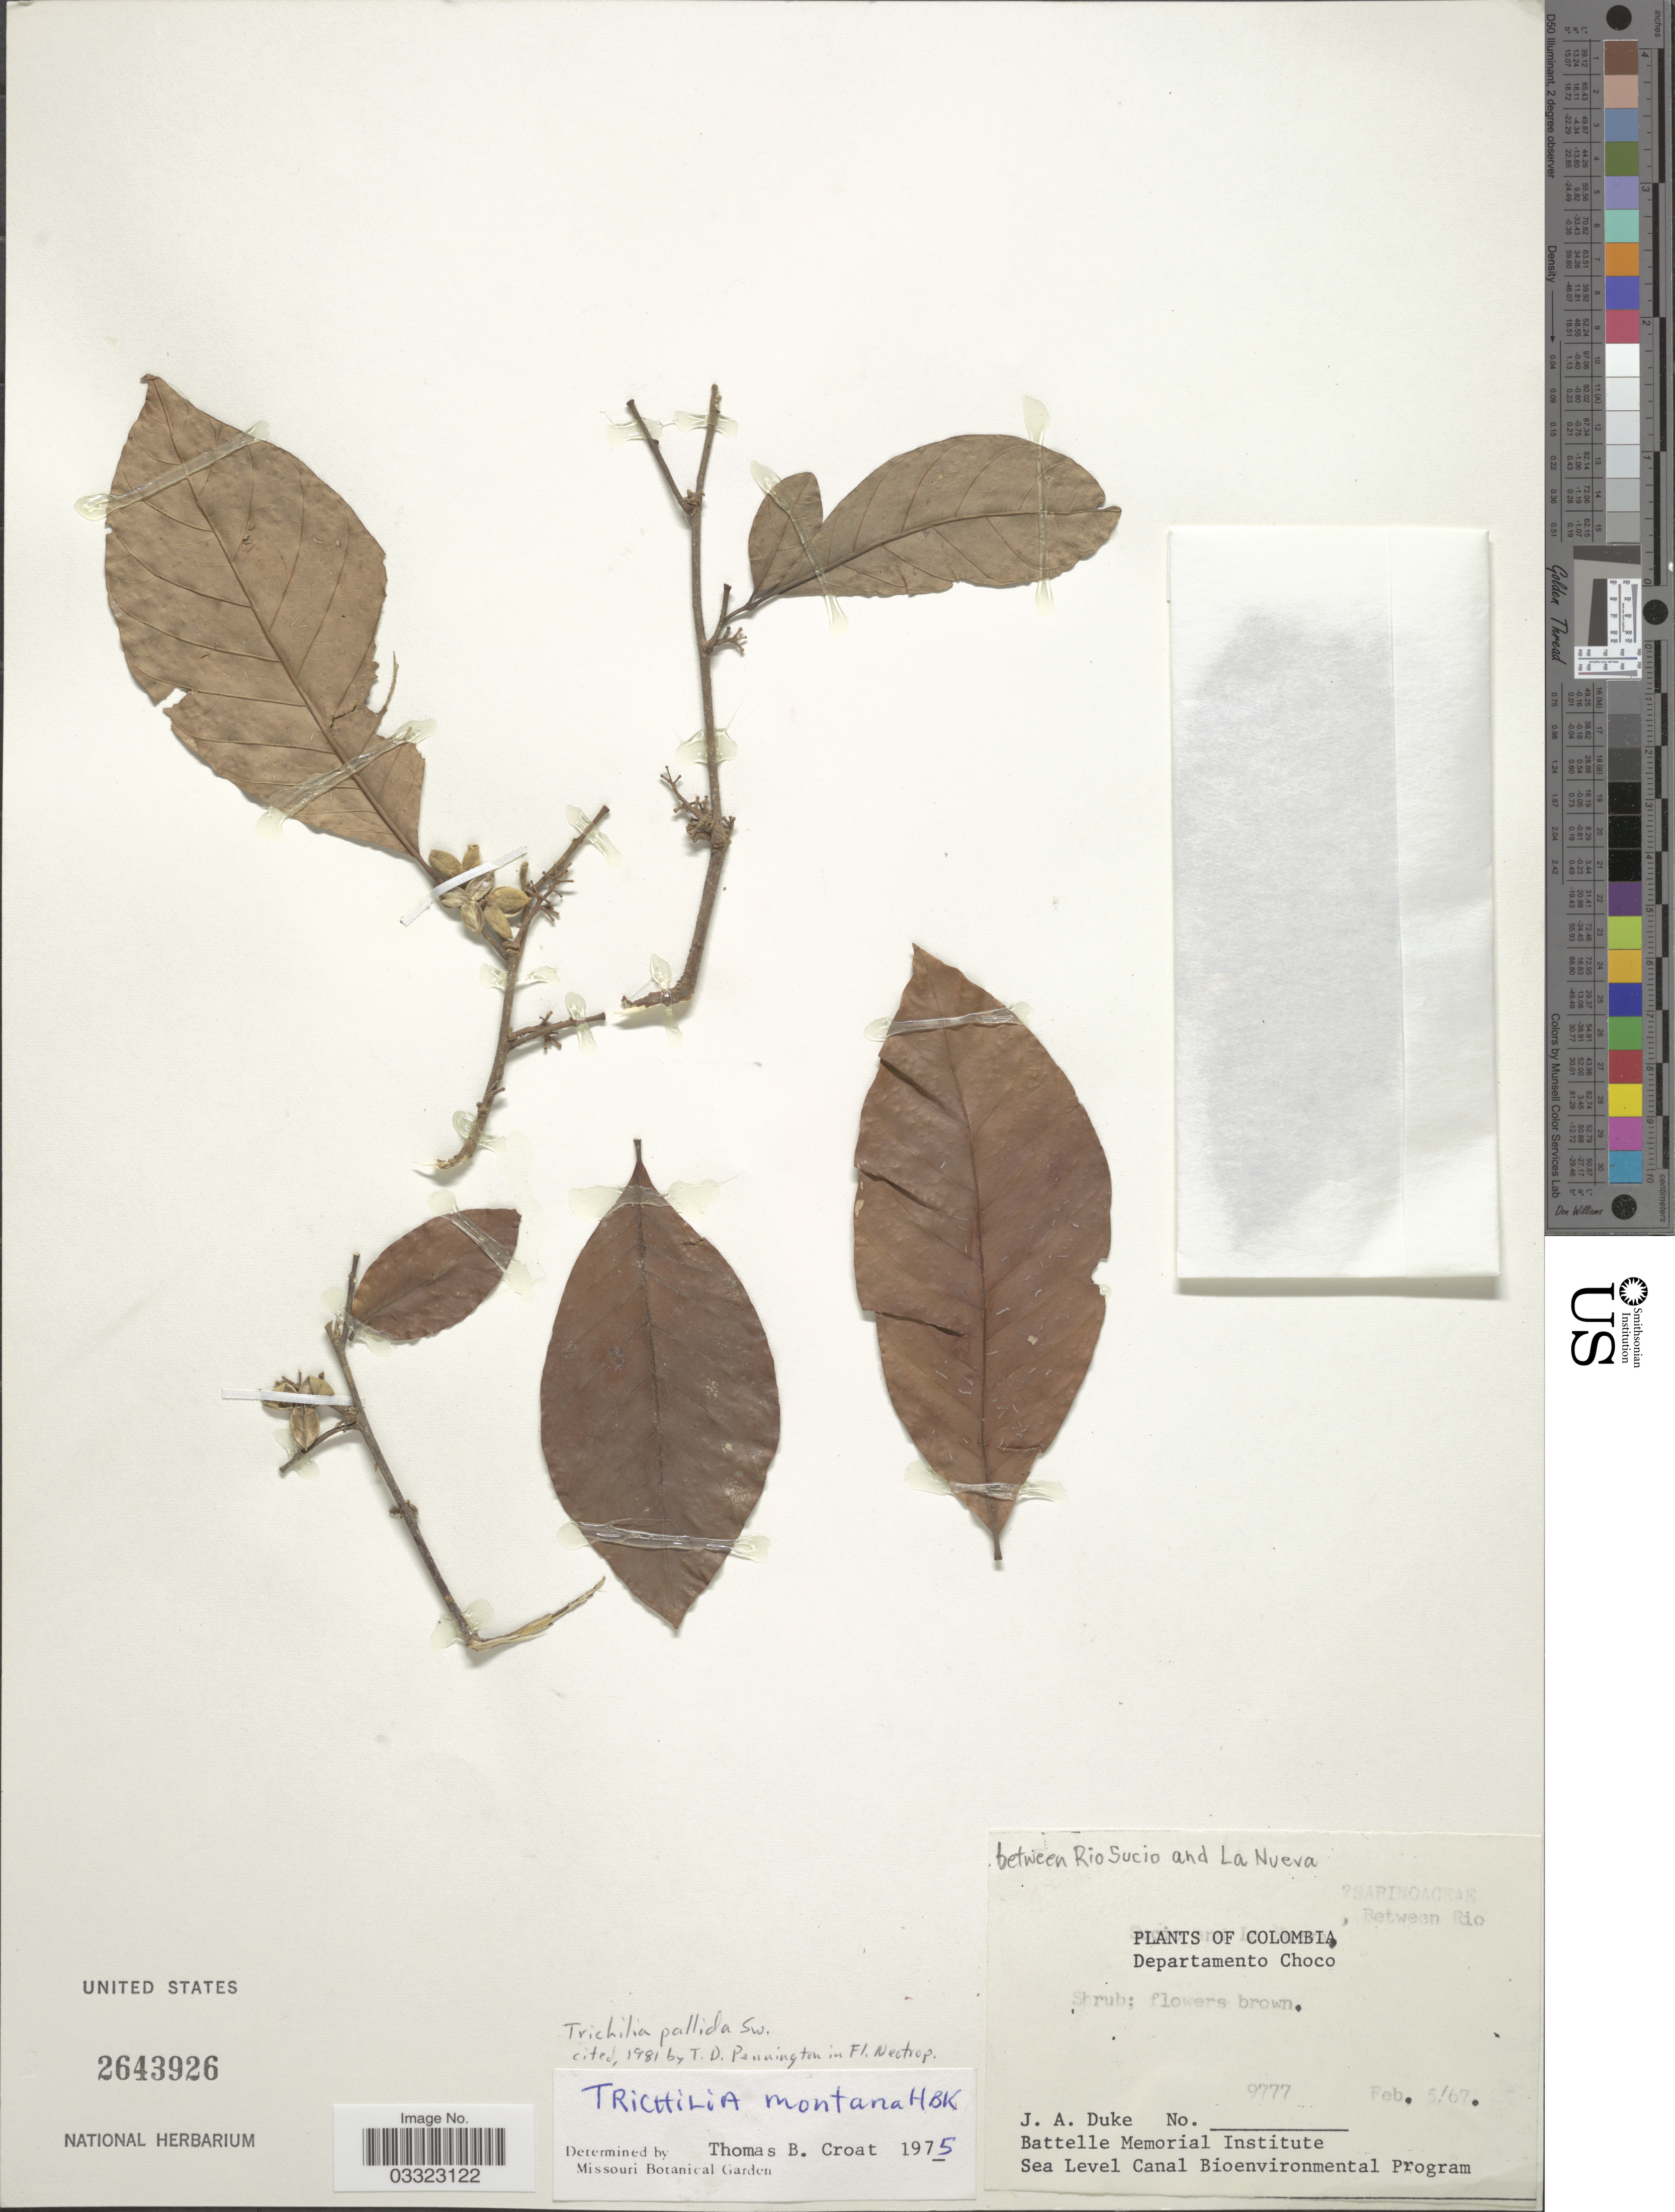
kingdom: Plantae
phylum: Tracheophyta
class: Magnoliopsida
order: Sapindales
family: Meliaceae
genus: Trichilia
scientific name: Trichilia pallida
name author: Sw.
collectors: J. A. Duke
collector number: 9777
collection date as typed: Transcribed d/m/y: 5/2/67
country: Colombia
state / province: Chocó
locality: Between Rio Sucio and La Nueva. Departamento Choco.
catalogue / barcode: US 2643926